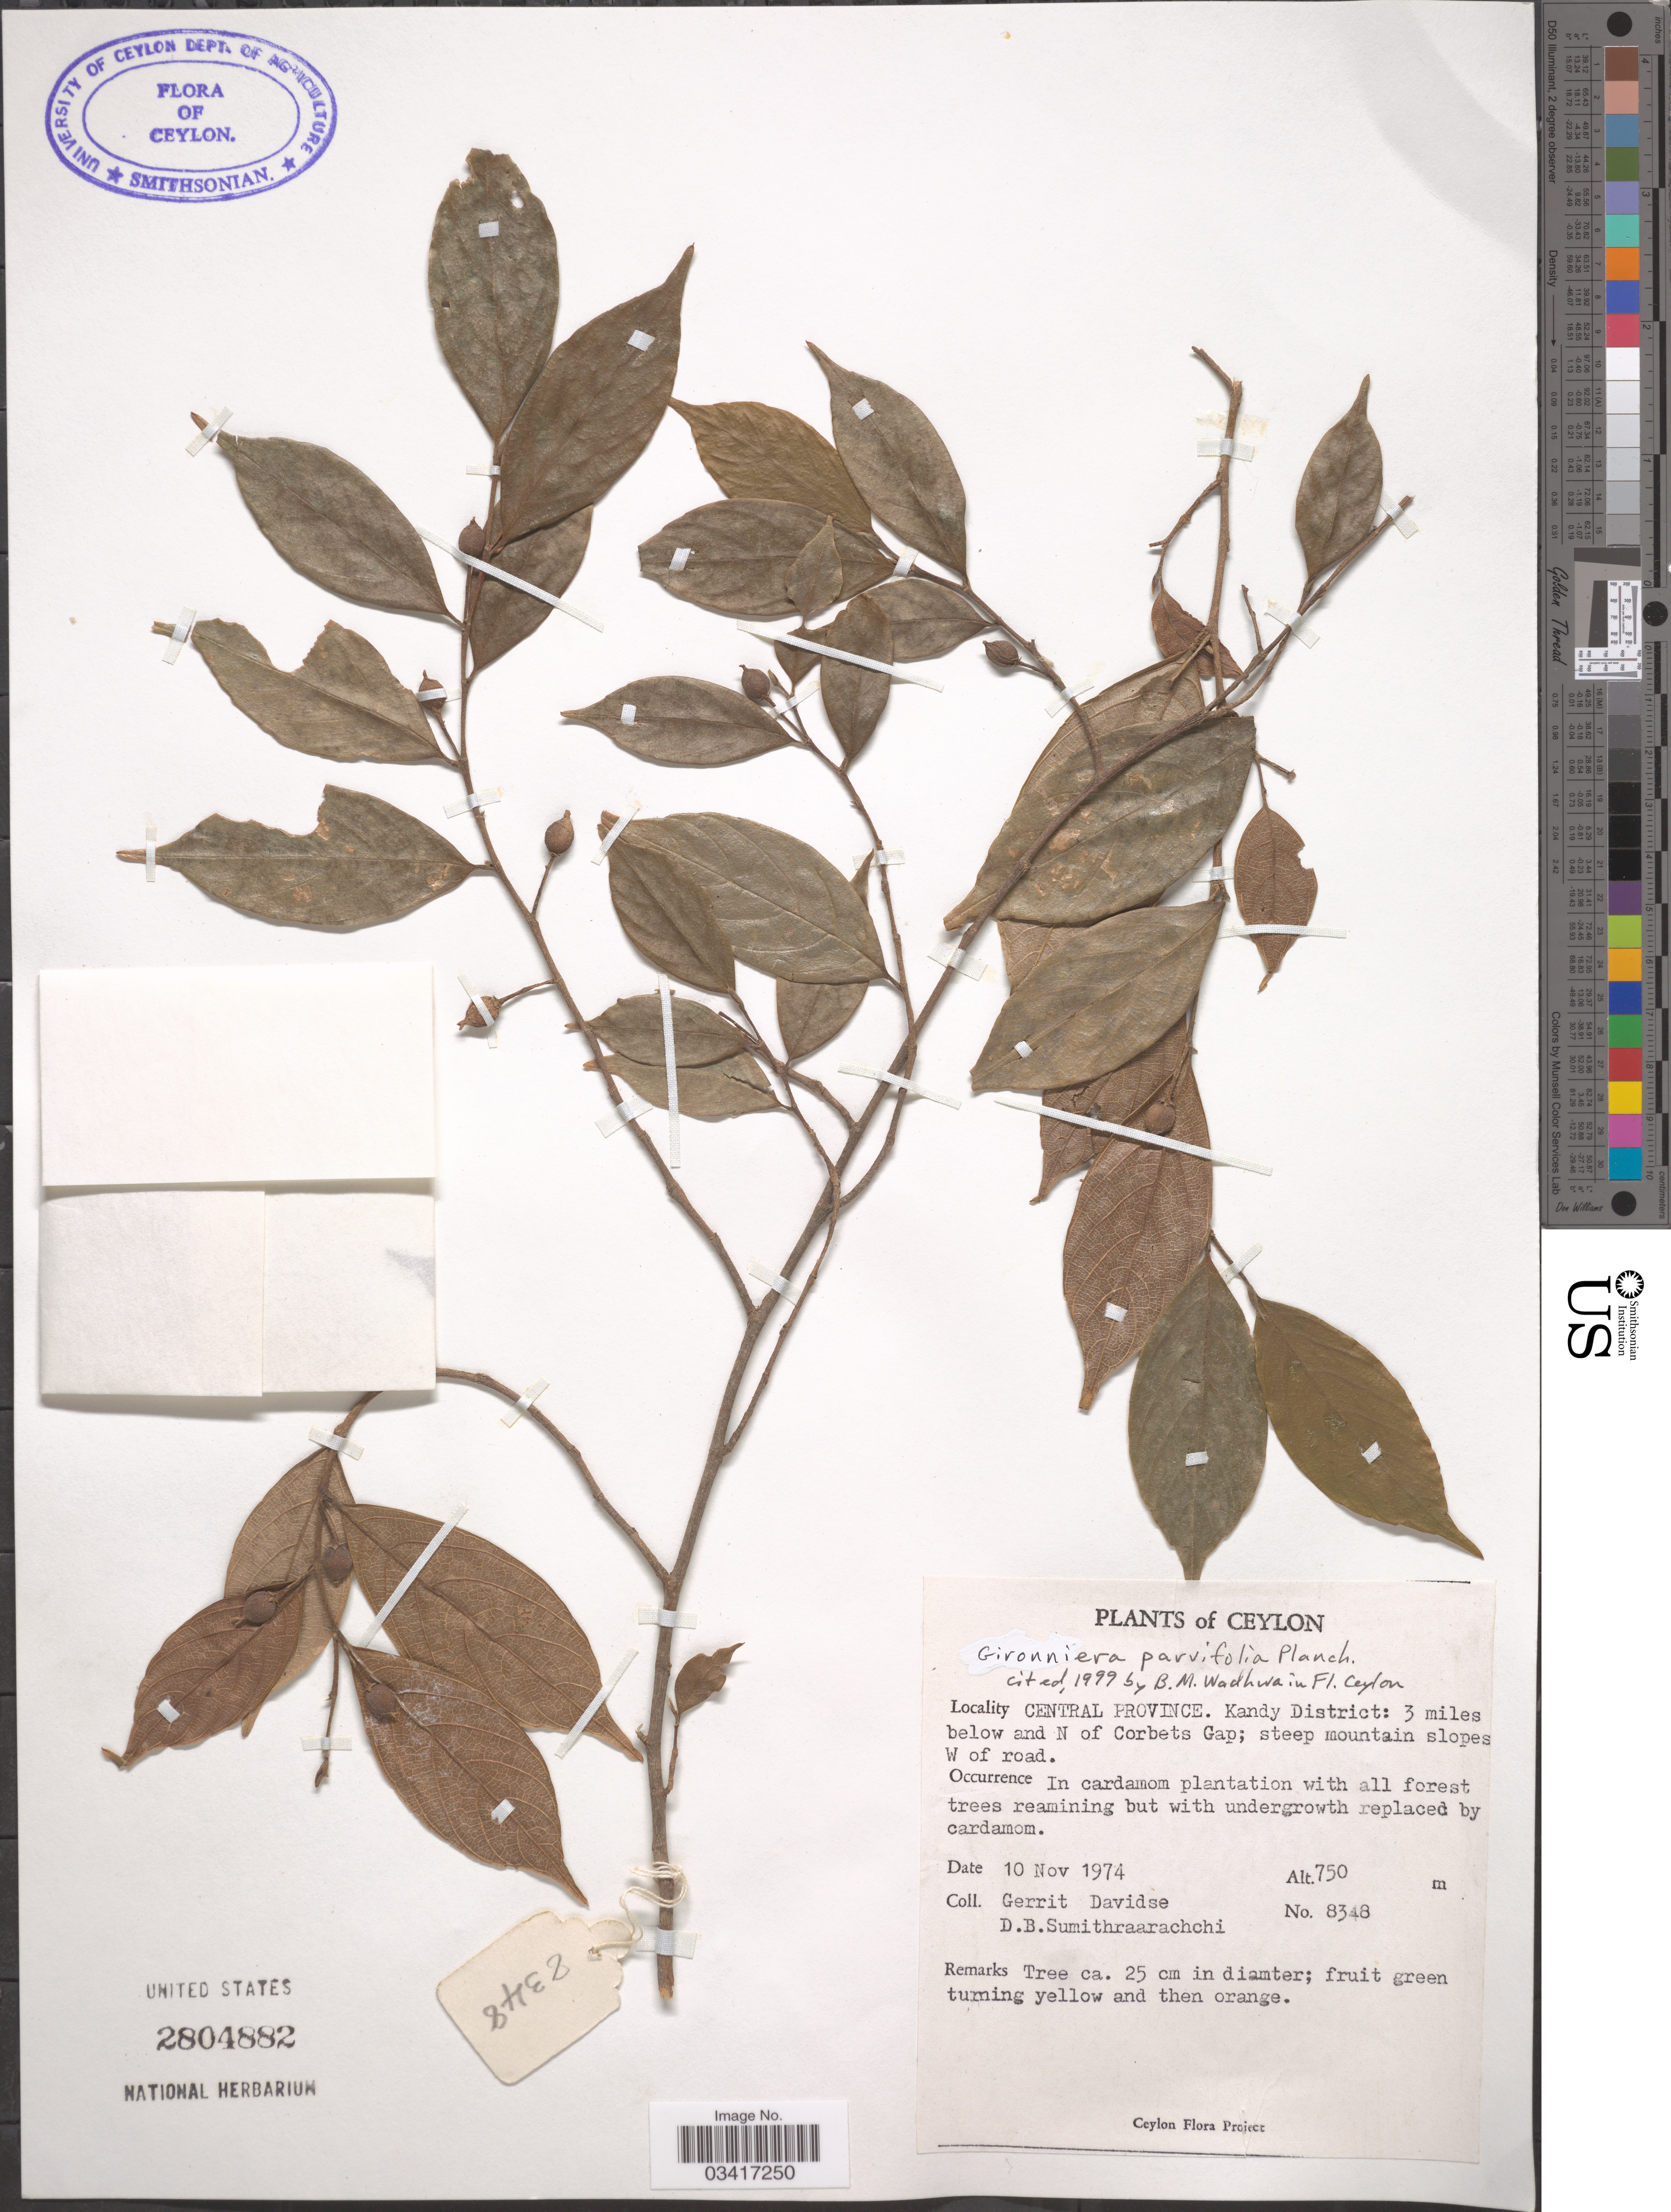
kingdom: Plantae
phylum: Tracheophyta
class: Magnoliopsida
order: Rosales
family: Cannabaceae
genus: Gironniera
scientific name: Gironniera parvifolia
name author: Planch.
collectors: G. Davidse & D. B. Sumithraarachchi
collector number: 8348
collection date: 1974-11-10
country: Sri Lanka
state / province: Central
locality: Ceylon. Kandy District: 3 miles below and N of Corbets Gap; steep mountain slopes W of road.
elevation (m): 750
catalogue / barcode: US 2804882